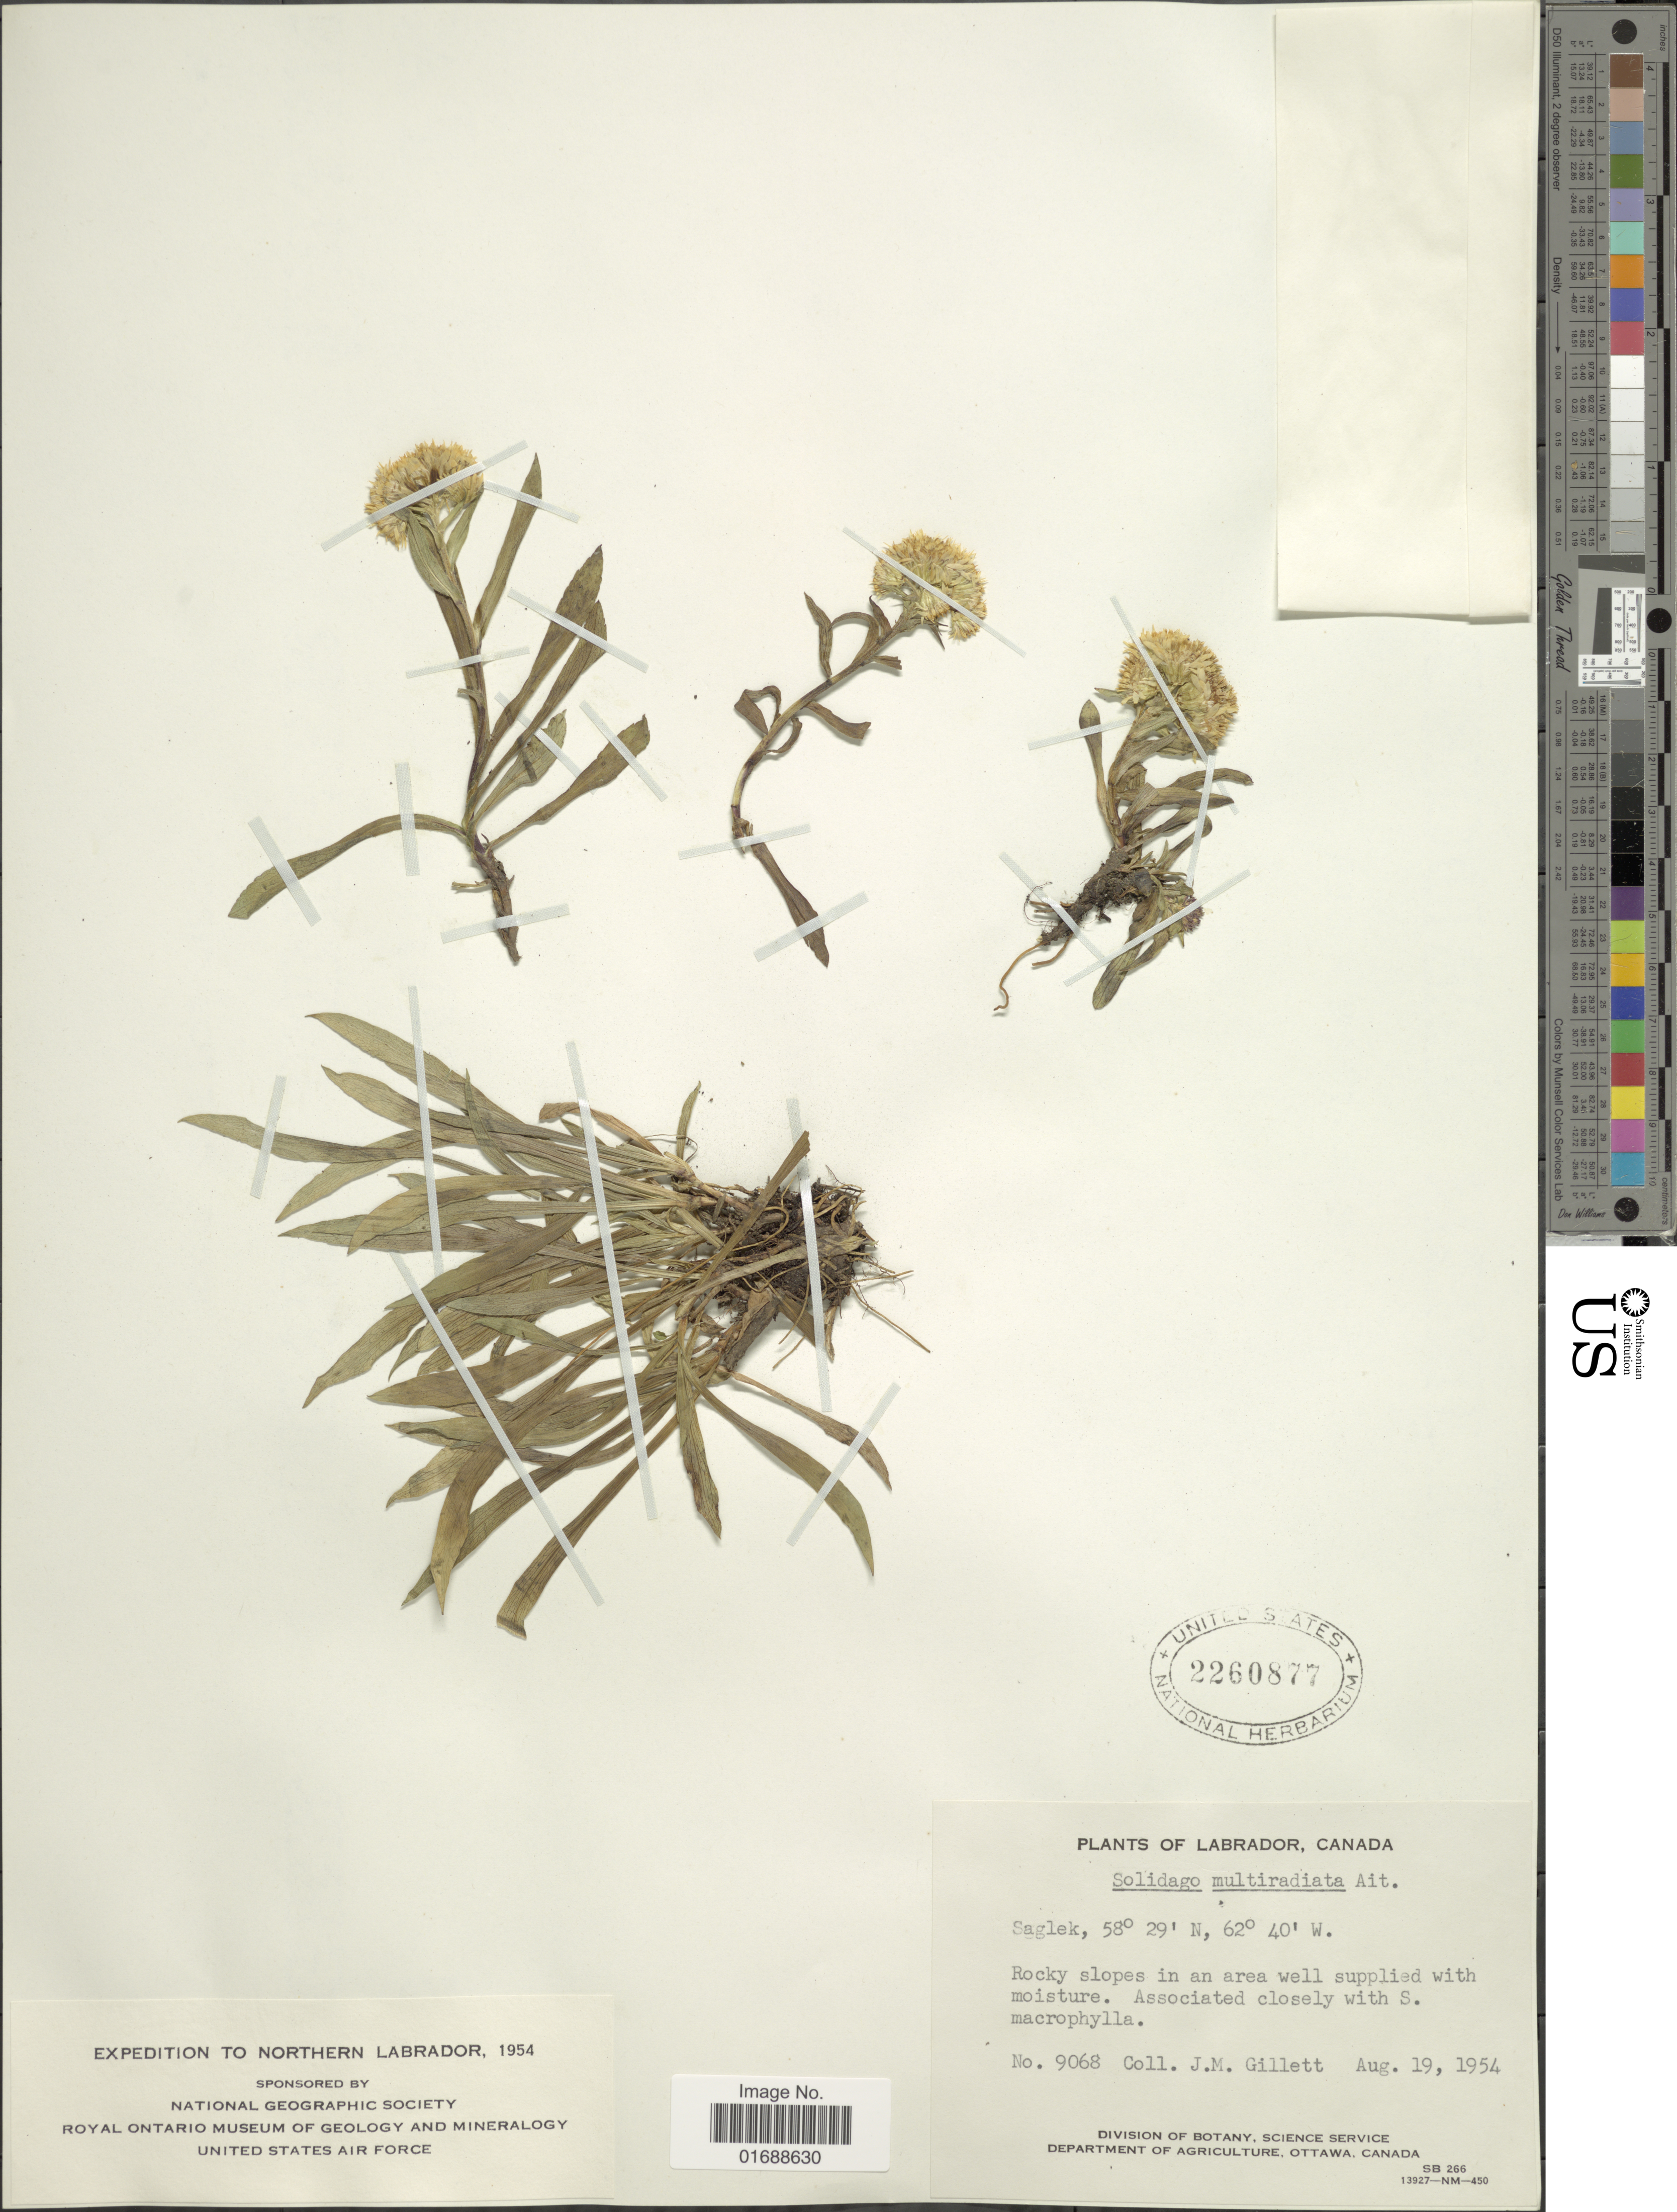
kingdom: Plantae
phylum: Tracheophyta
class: Magnoliopsida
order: Asterales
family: Asteraceae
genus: Solidago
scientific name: Solidago multiradiata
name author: Aiton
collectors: J. M. Gillett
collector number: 9068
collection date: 1954-08-19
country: Canada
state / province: Newfoundland and Labrador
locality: Labrador, Rocky slopes in an area well supplied with moisture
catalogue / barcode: US 2260877